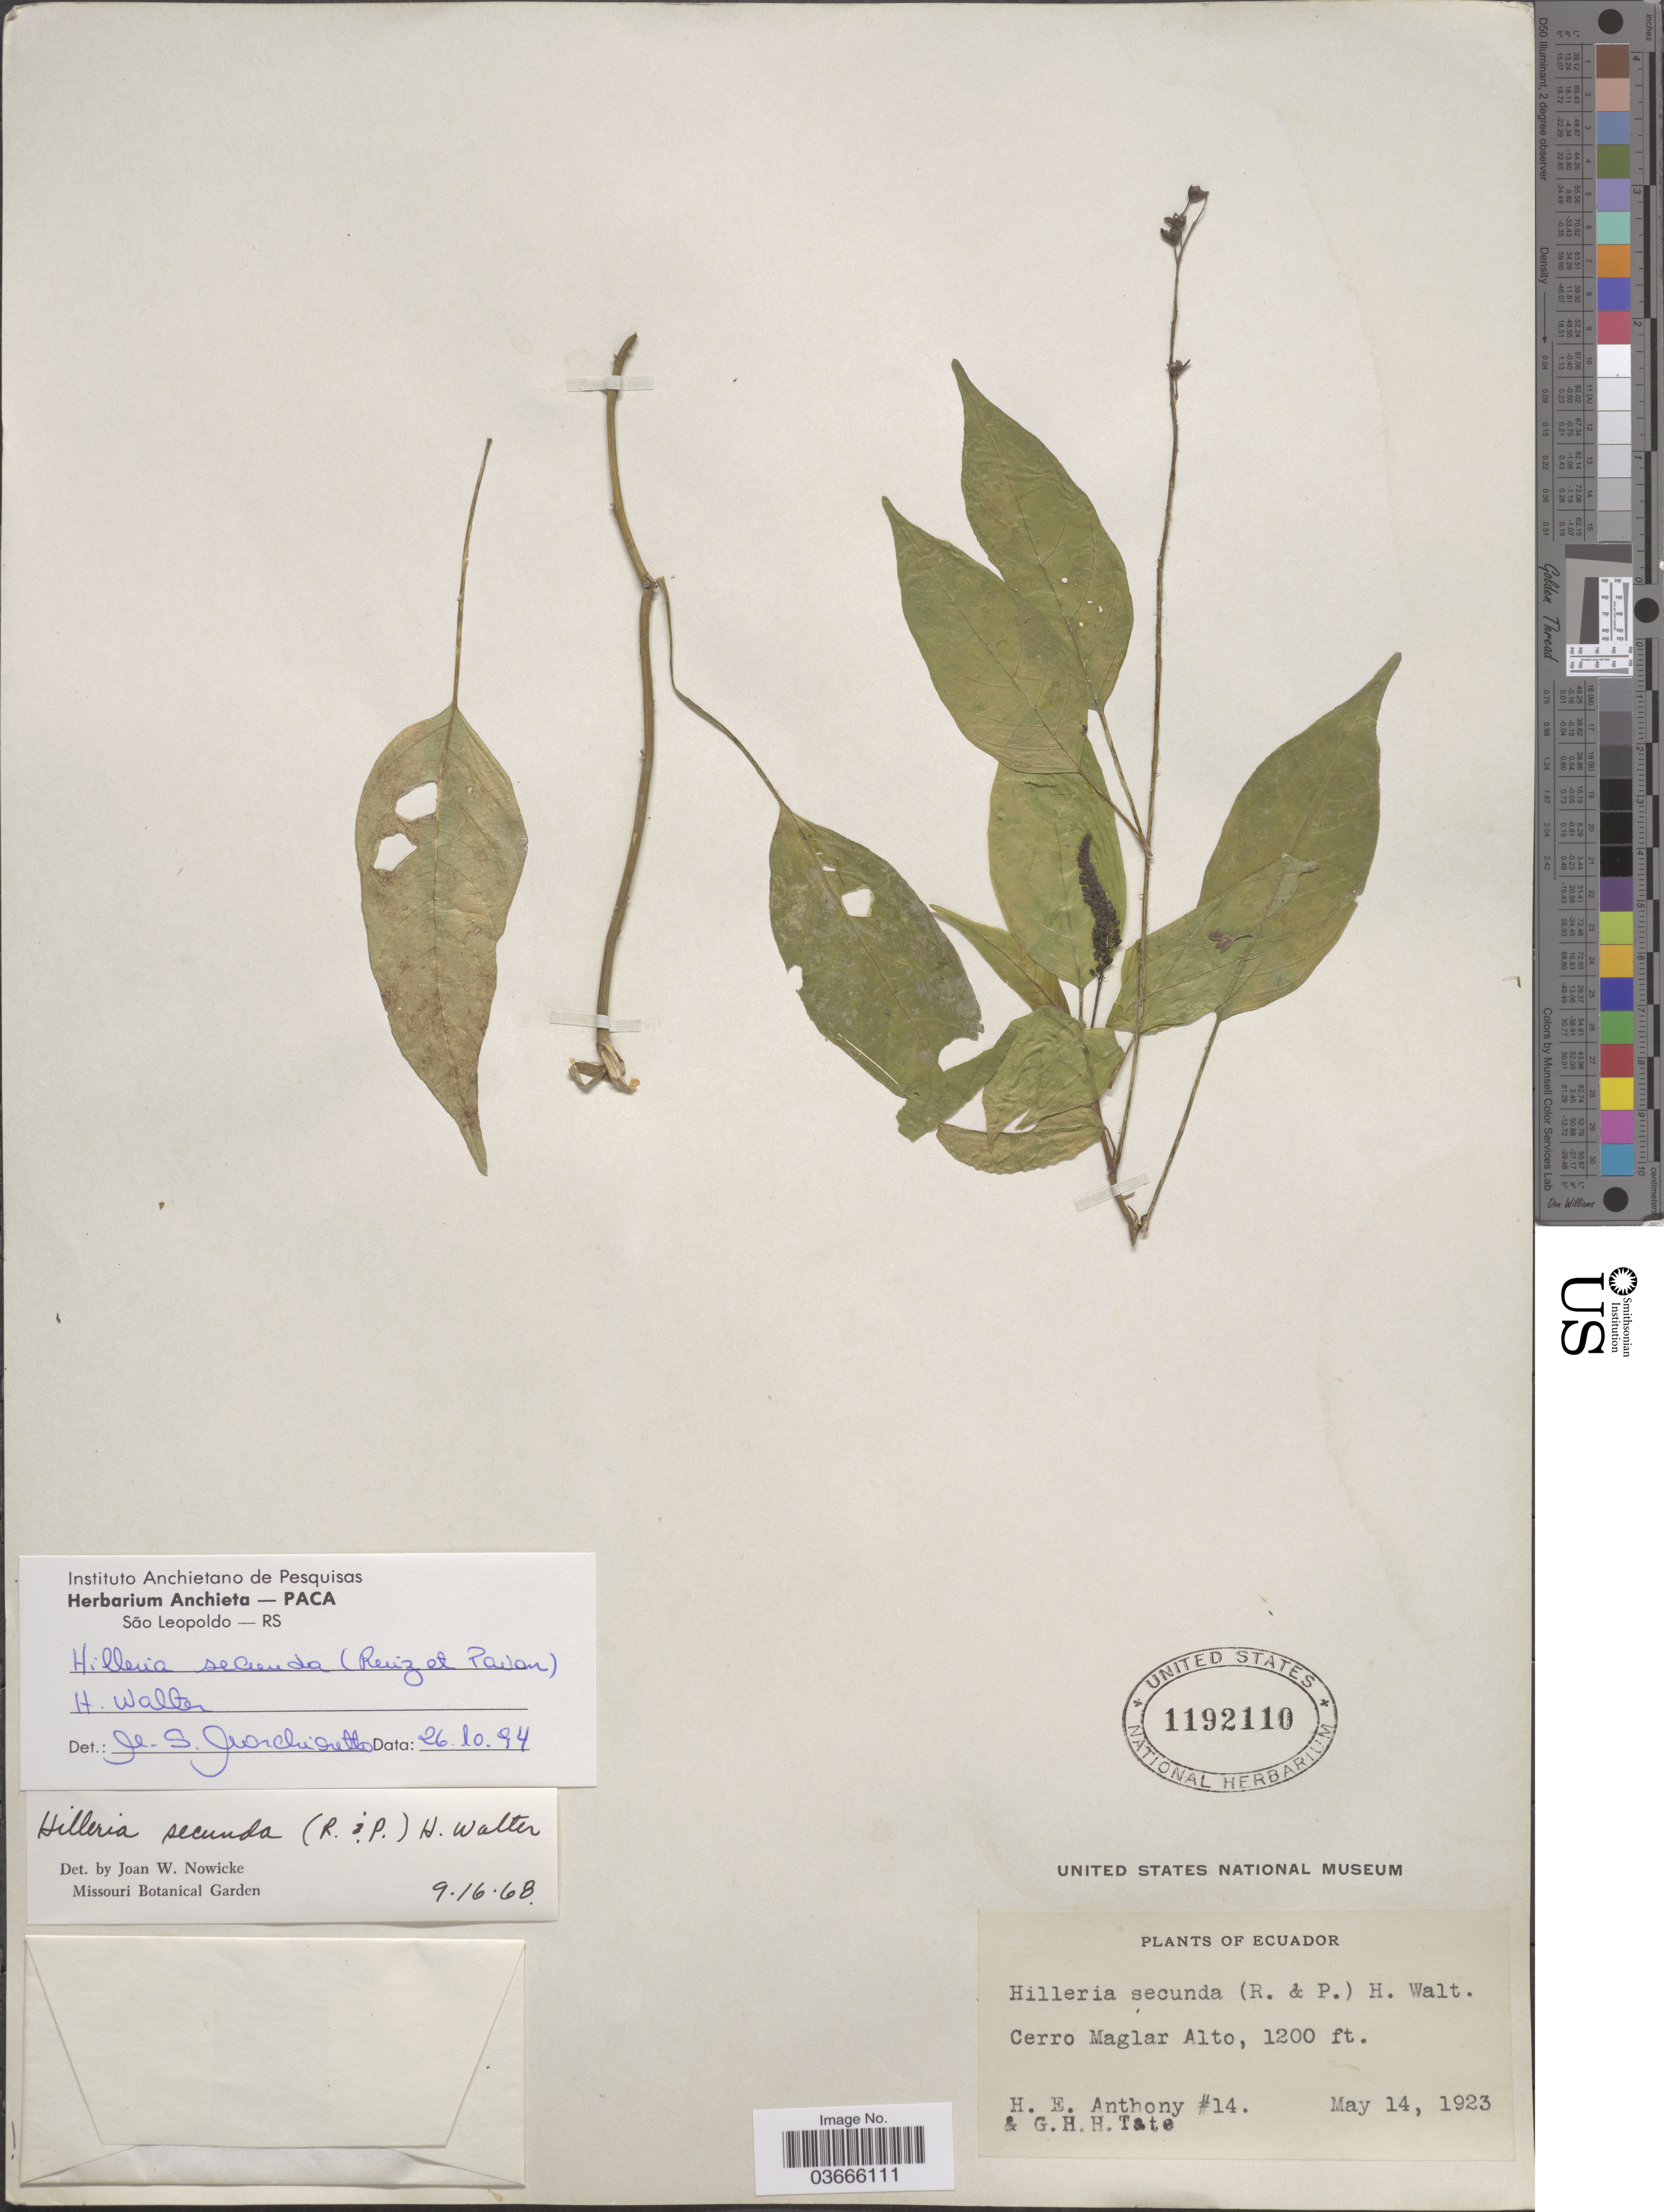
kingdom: Plantae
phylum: Tracheophyta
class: Magnoliopsida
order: Caryophyllales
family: Phytolaccaceae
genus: Hilleria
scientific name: Hilleria secunda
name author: (Ruiz & Pav.) H. Walter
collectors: H. E. Anthony & G. H. H.Tate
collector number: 14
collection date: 1923-05-14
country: Ecuador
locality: Cerro Maglar Alto.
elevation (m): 366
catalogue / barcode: US 1192110